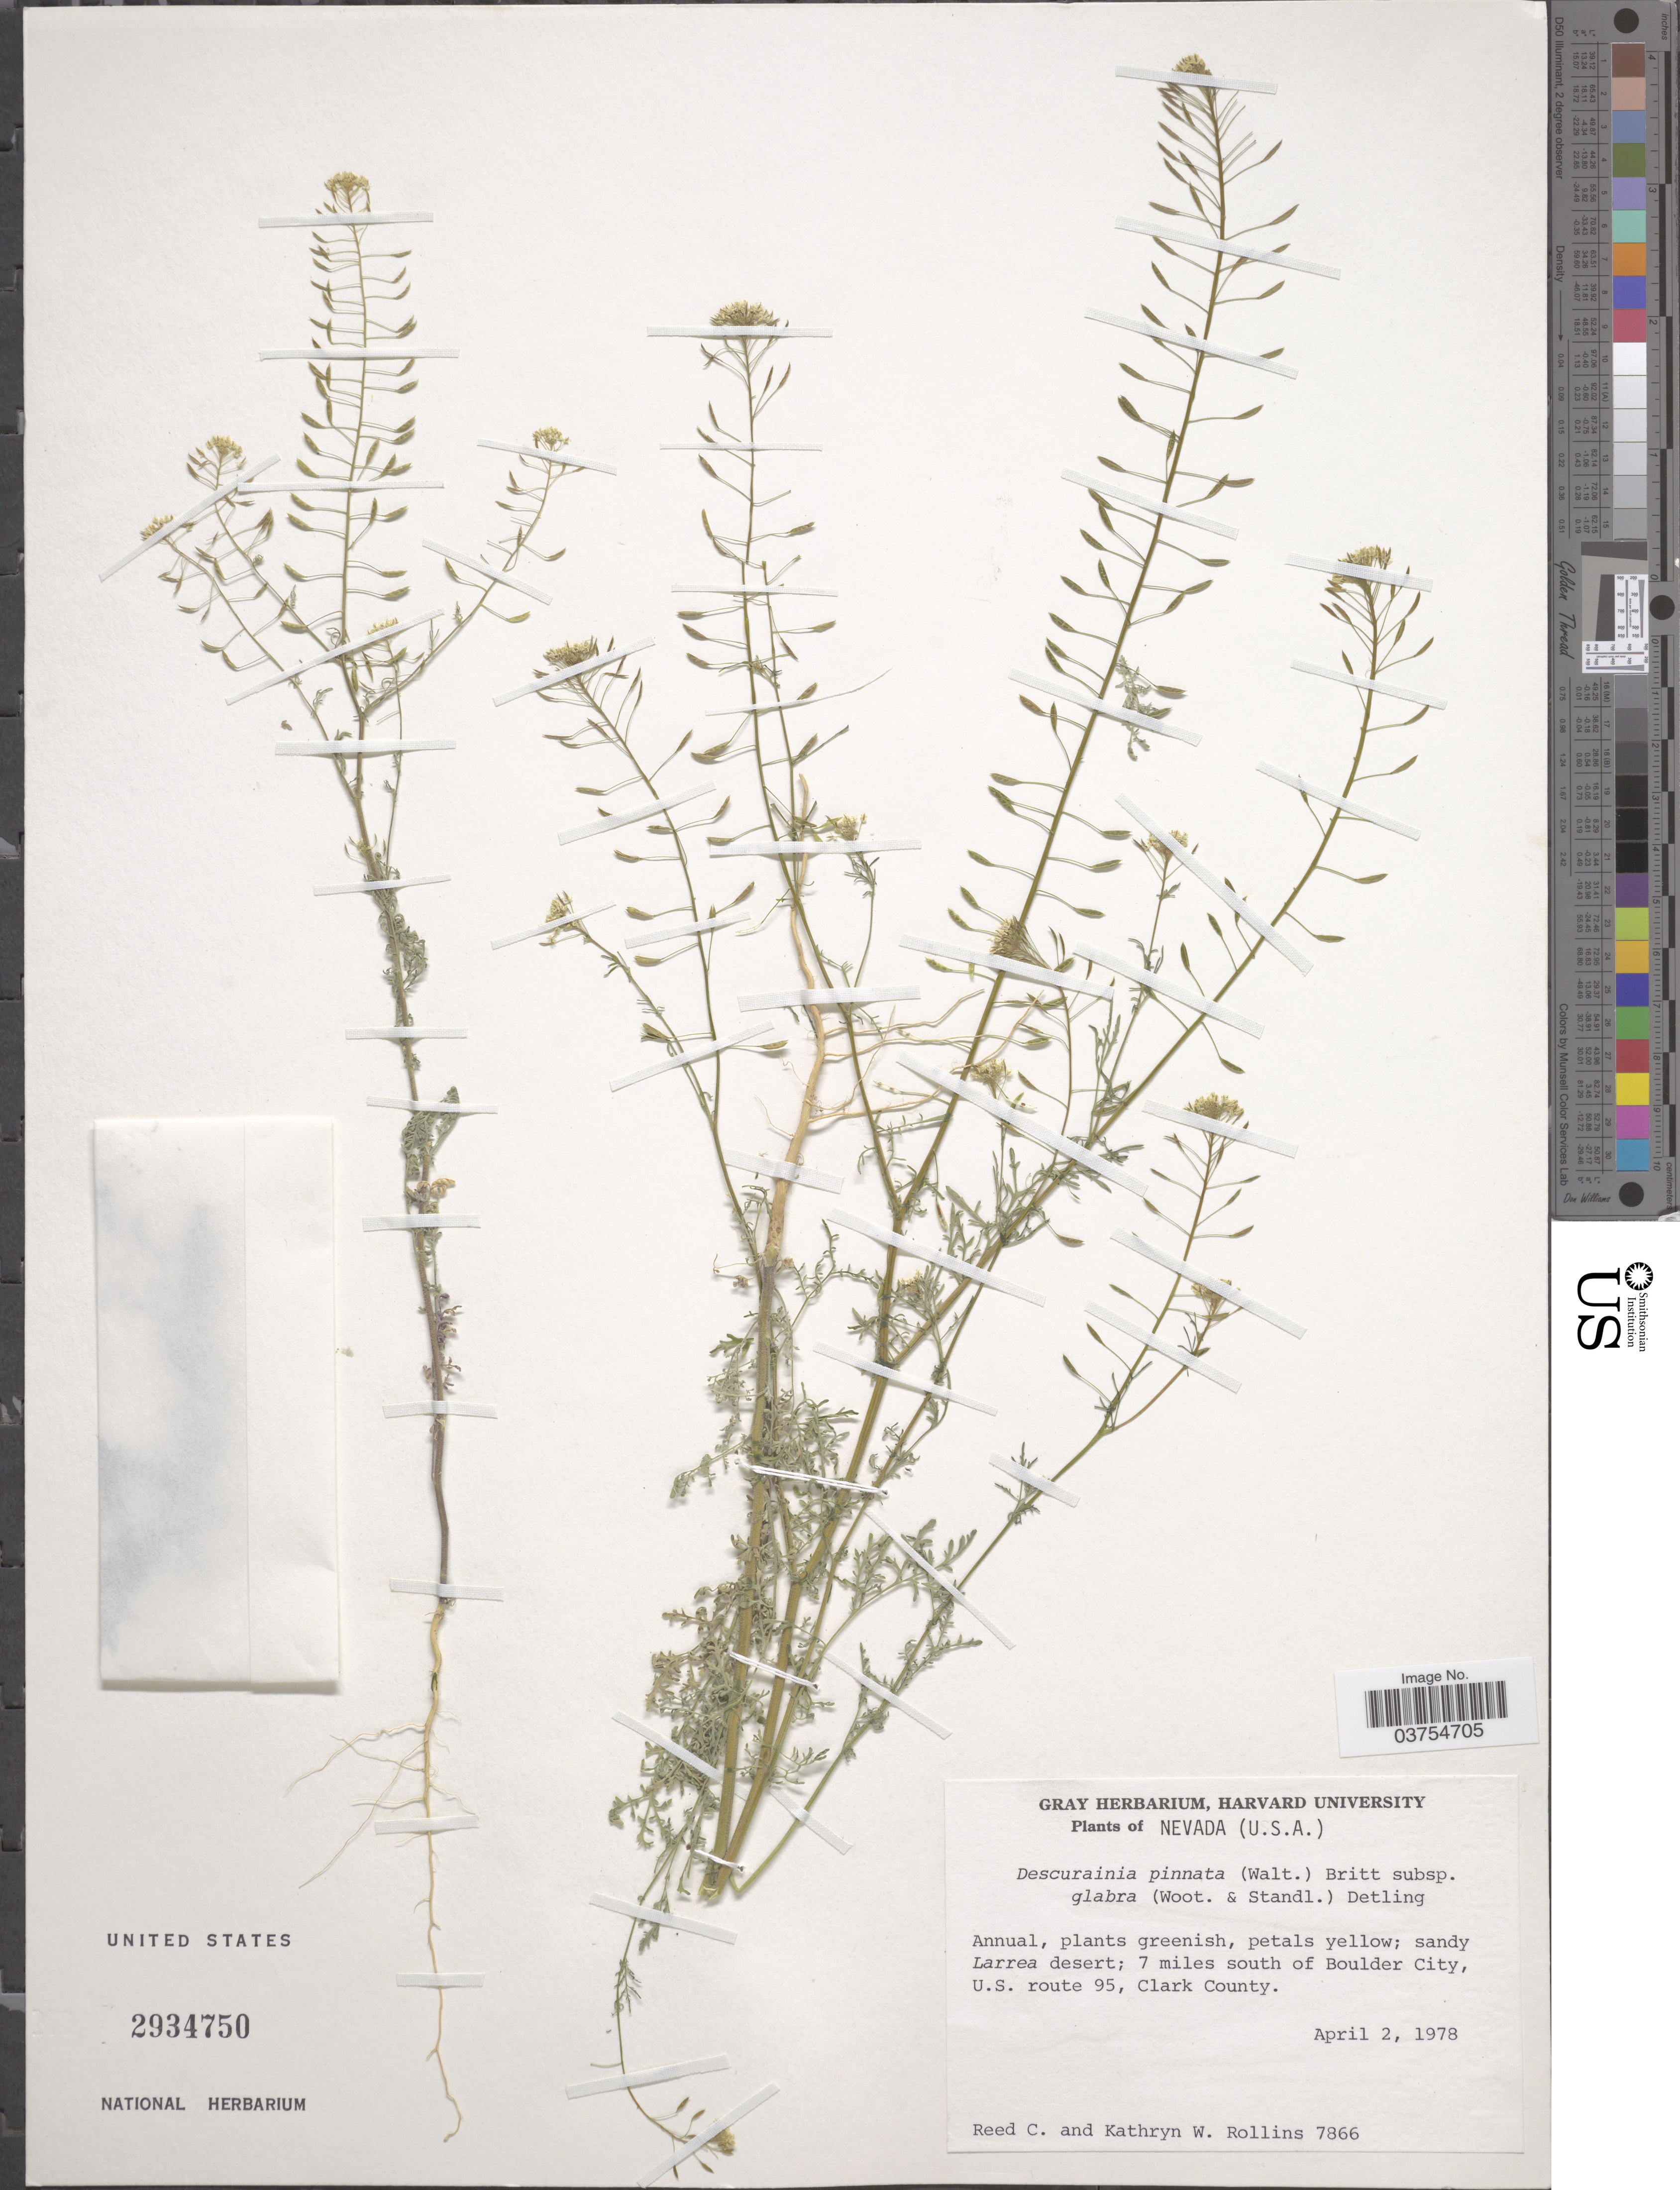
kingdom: Plantae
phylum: Tracheophyta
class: Magnoliopsida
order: Brassicales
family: Brassicaceae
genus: Descurainia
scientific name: Descurainia pinnata subsp. glabra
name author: (Wooton & Standl.) Detling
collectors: R. C. Rollins & K. W. Rollins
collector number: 7866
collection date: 1978-04-02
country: United States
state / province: Nevada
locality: Sandy Larrea desert; 7 miles south of Boulder City, U.S. route 95, Clark County.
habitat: sandy desert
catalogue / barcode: US 2934750